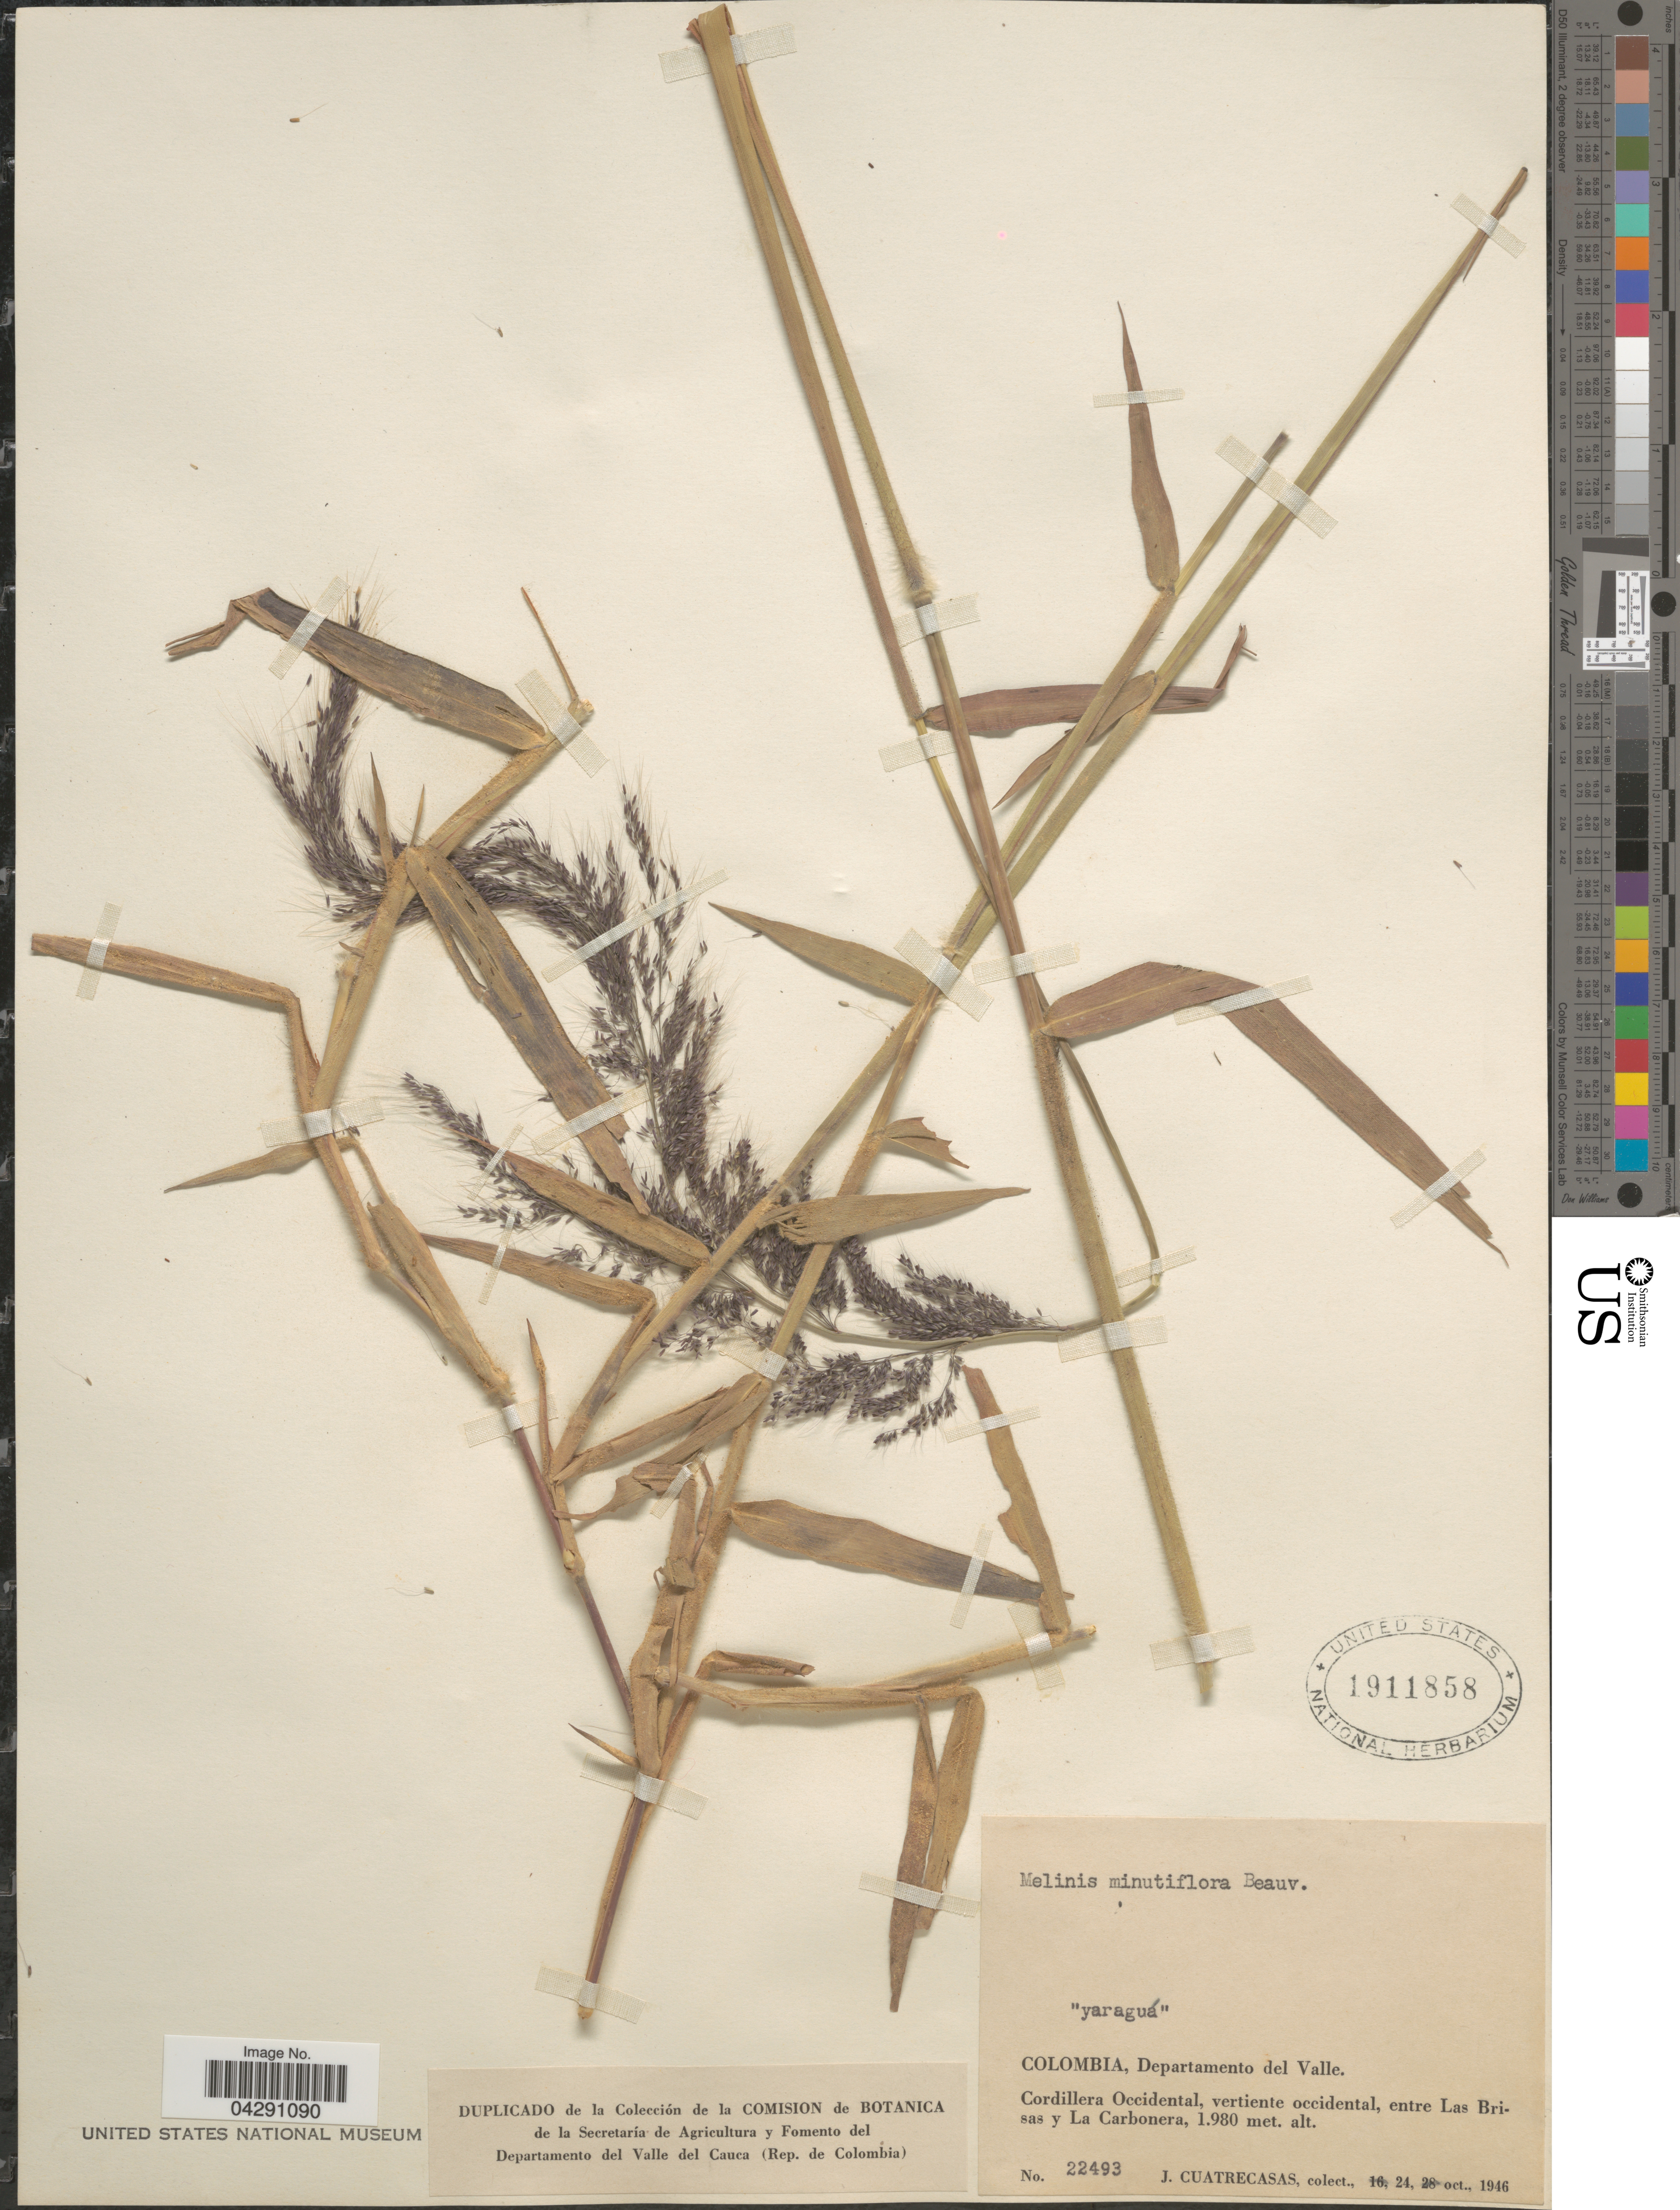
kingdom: Plantae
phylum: Tracheophyta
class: Liliopsida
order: Poales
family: Poaceae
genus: Melinis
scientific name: Melinis minutiflora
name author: P. Beauv.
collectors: J. Cuatrecasas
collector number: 22493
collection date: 1946-10-24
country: Colombia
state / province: Valle del Cauca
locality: Departamento del Valle. Cordillera Occidental, vertiente occidental, entre Las Brisas y La Carbonera.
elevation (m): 1980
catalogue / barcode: US 1911858